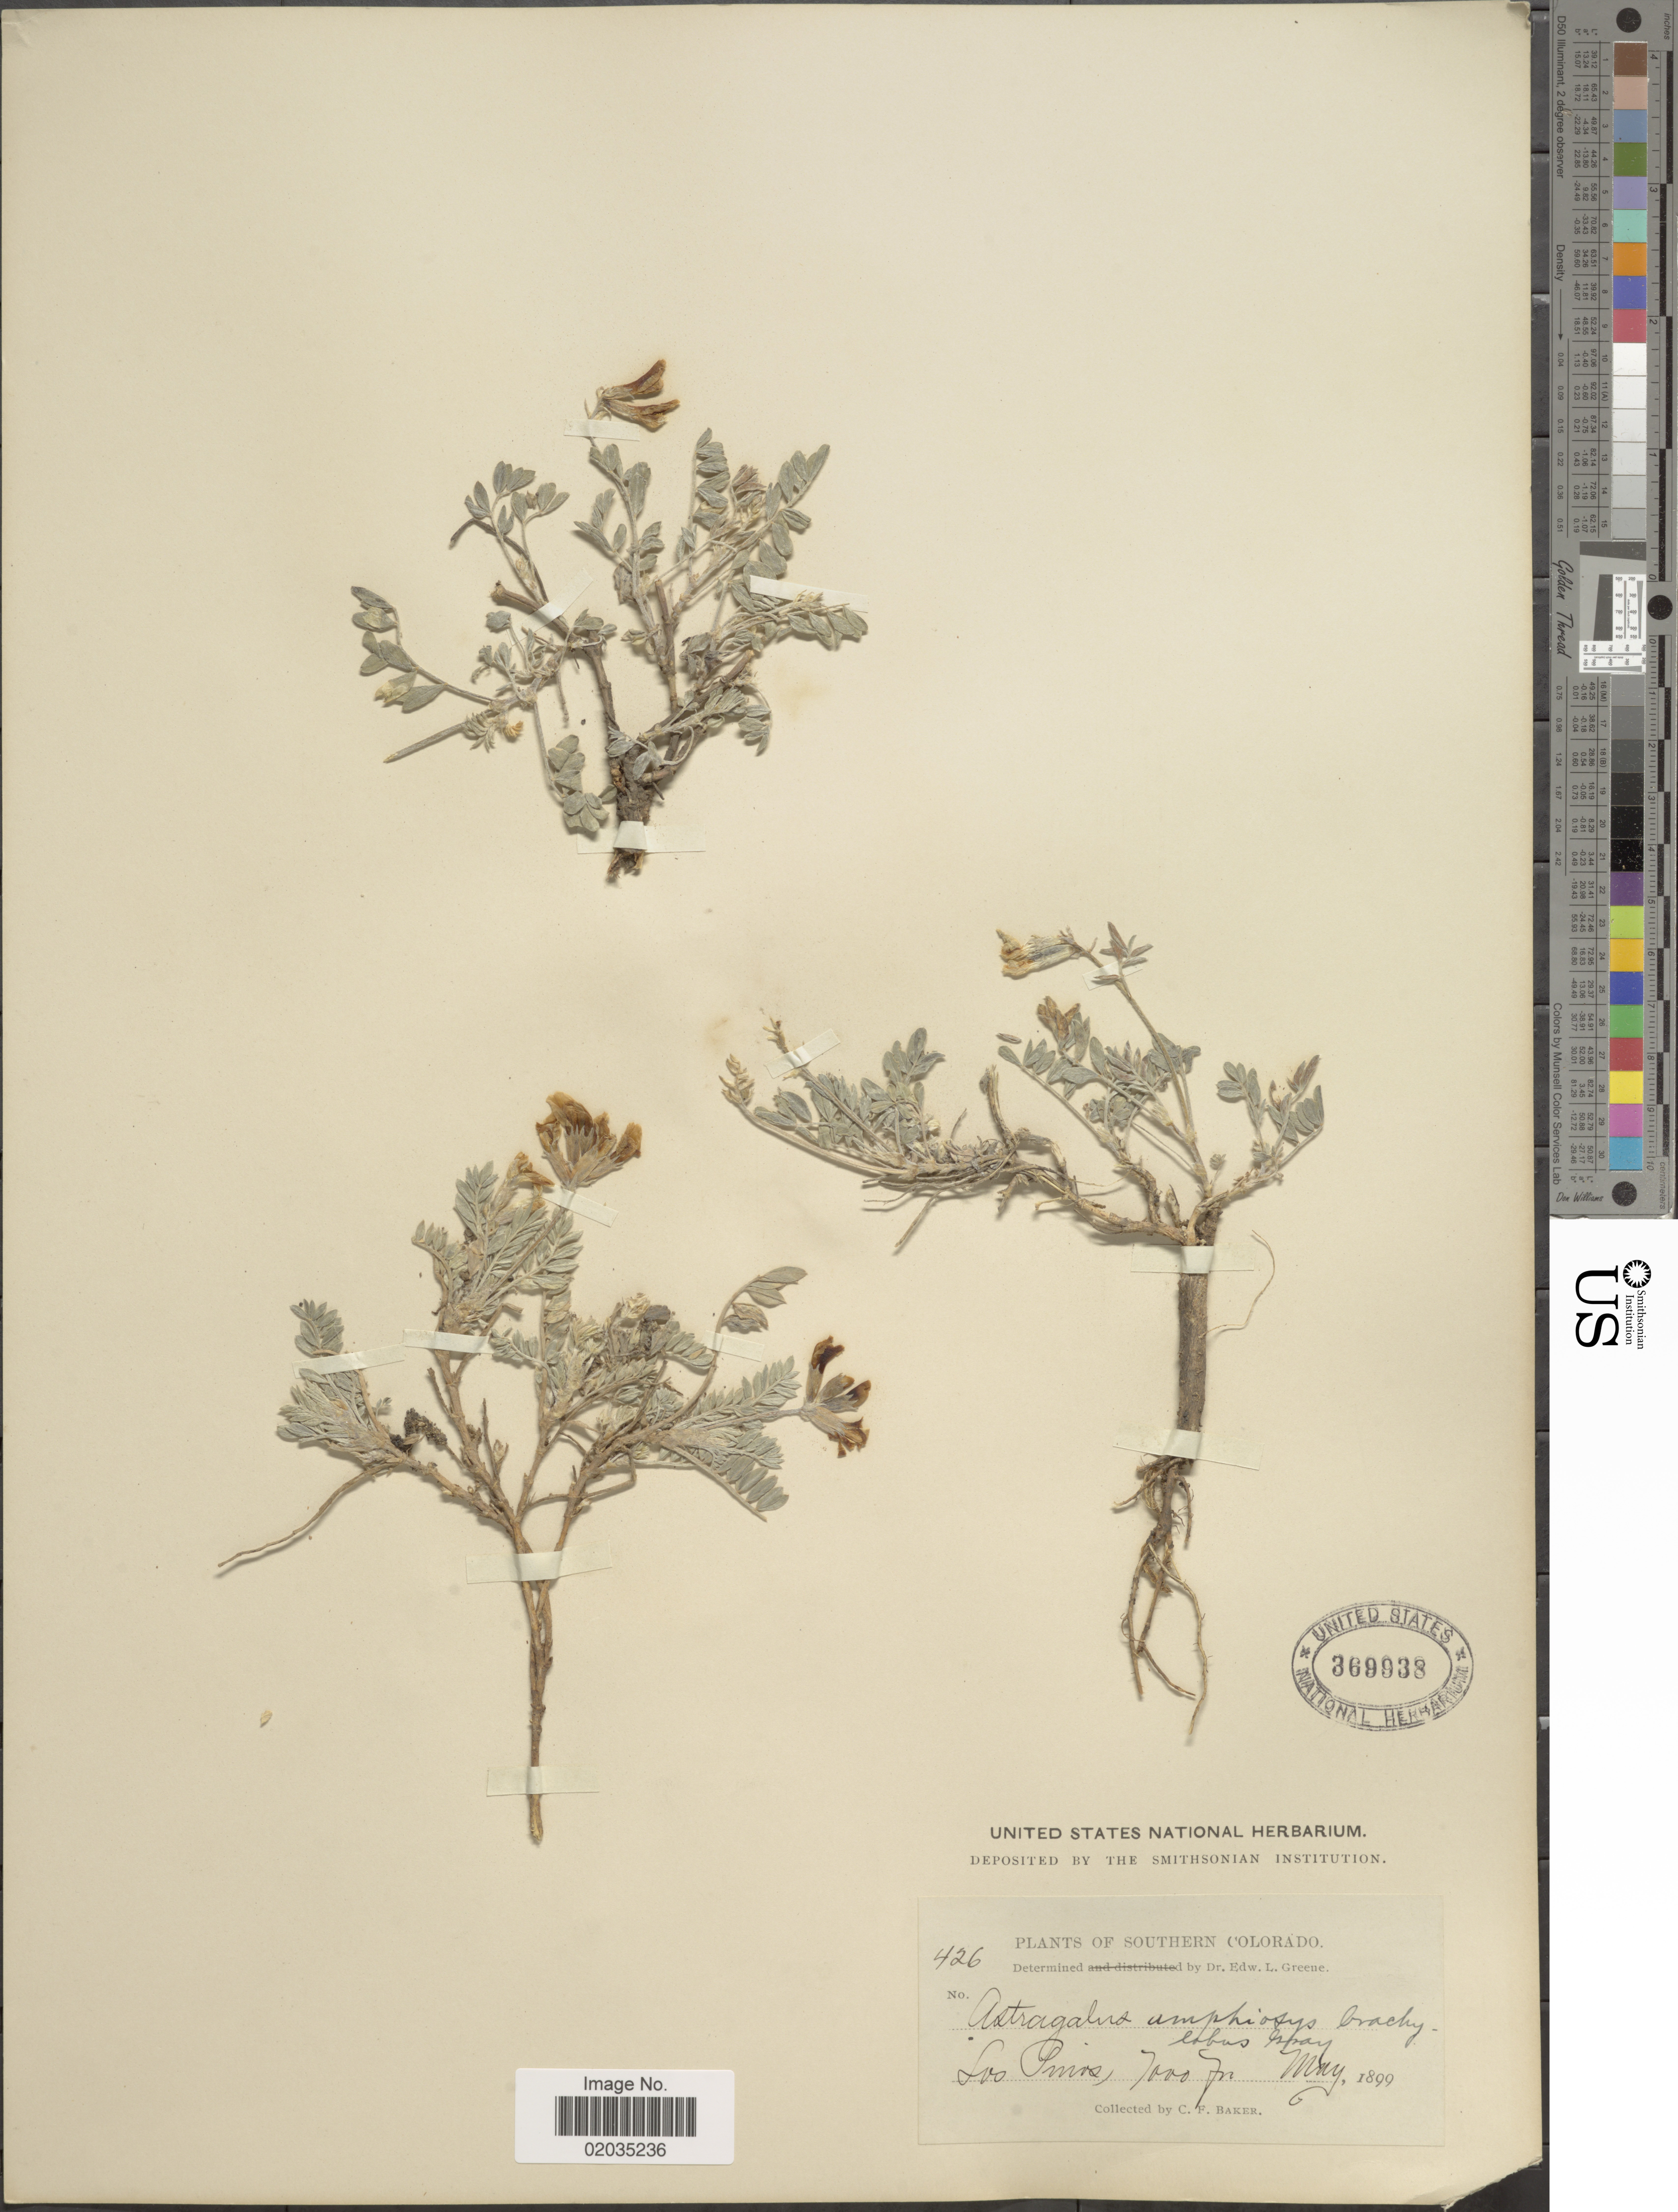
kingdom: Plantae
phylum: Tracheophyta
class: Magnoliopsida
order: Fabales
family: Fabaceae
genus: Astragalus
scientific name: Astragalus tephrodes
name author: A. Gray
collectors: C. F. Baker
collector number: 426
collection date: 1899-05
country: United States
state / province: Colorado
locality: Southern Colorado, Los Pinos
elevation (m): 2134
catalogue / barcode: US 369938